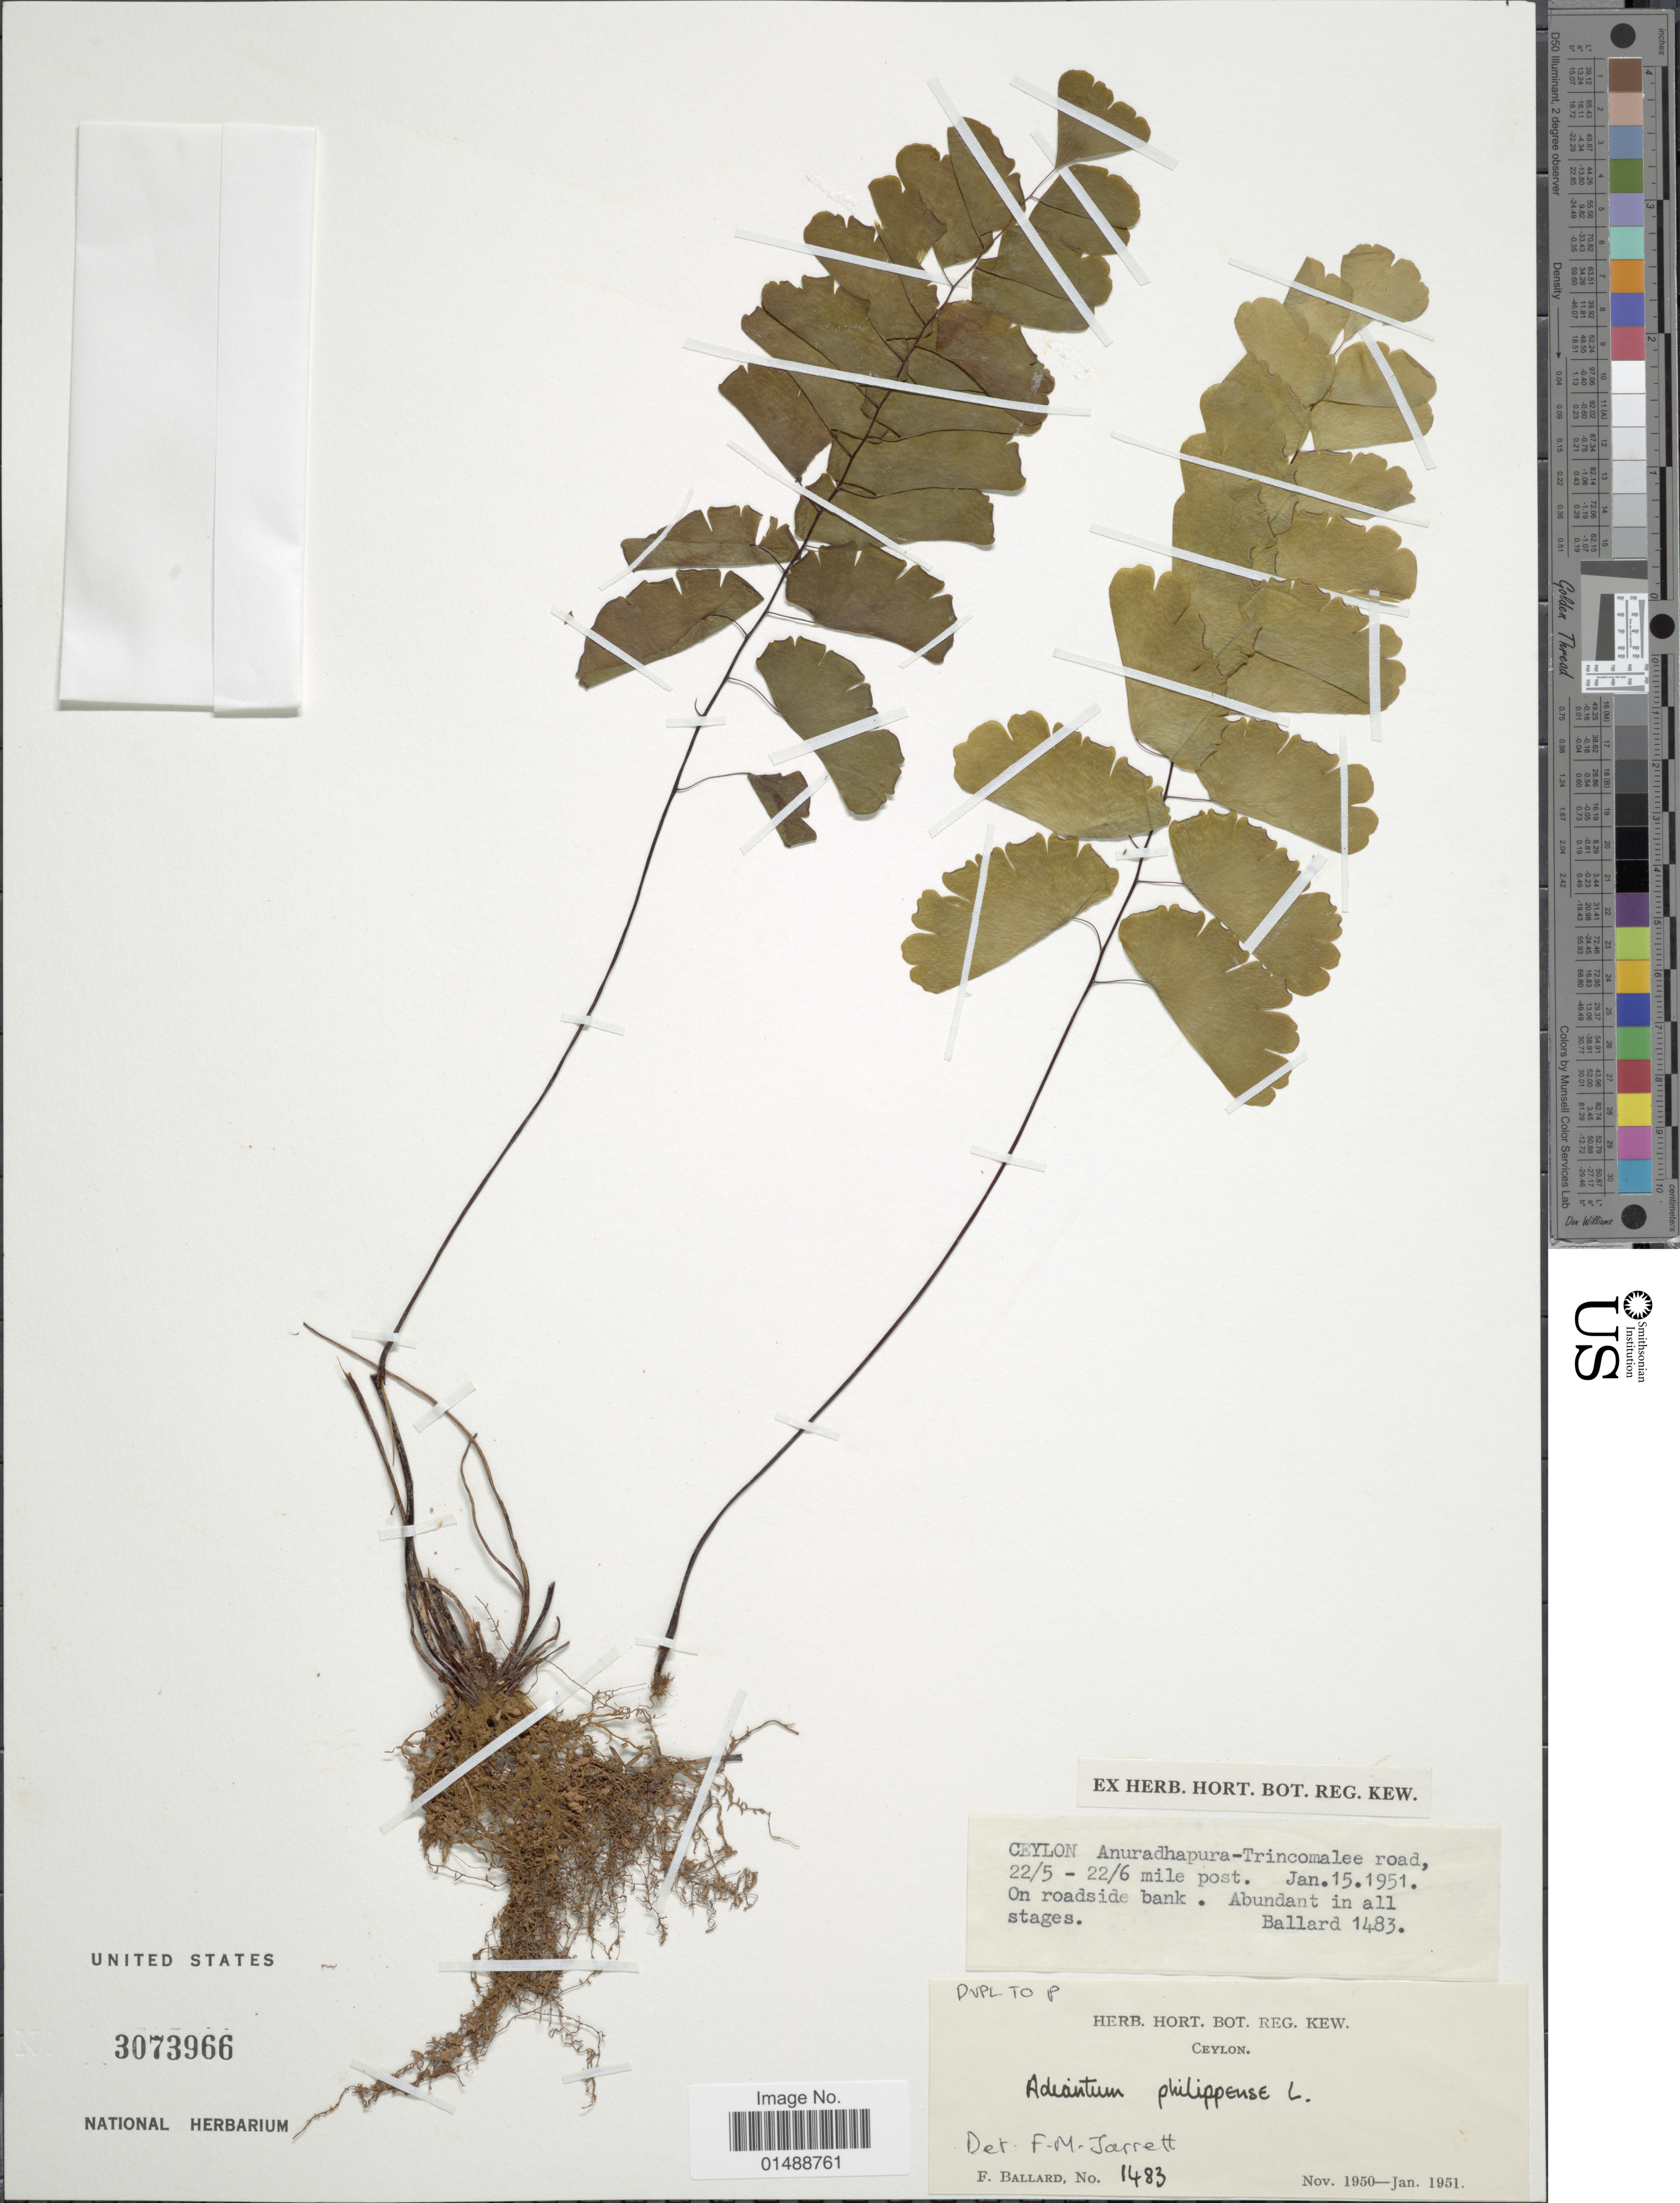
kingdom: Plantae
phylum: Tracheophyta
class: Polypodiopsida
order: Polypodiales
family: Pteridaceae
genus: Adiantum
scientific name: Adiantum philippense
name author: L.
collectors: F. Ballard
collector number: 1483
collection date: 1951-01-15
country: Sri Lanka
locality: Ceylon, Anuradhapura-Trincomalee road, 22/5-22/6 mile post.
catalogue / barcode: US 3073966